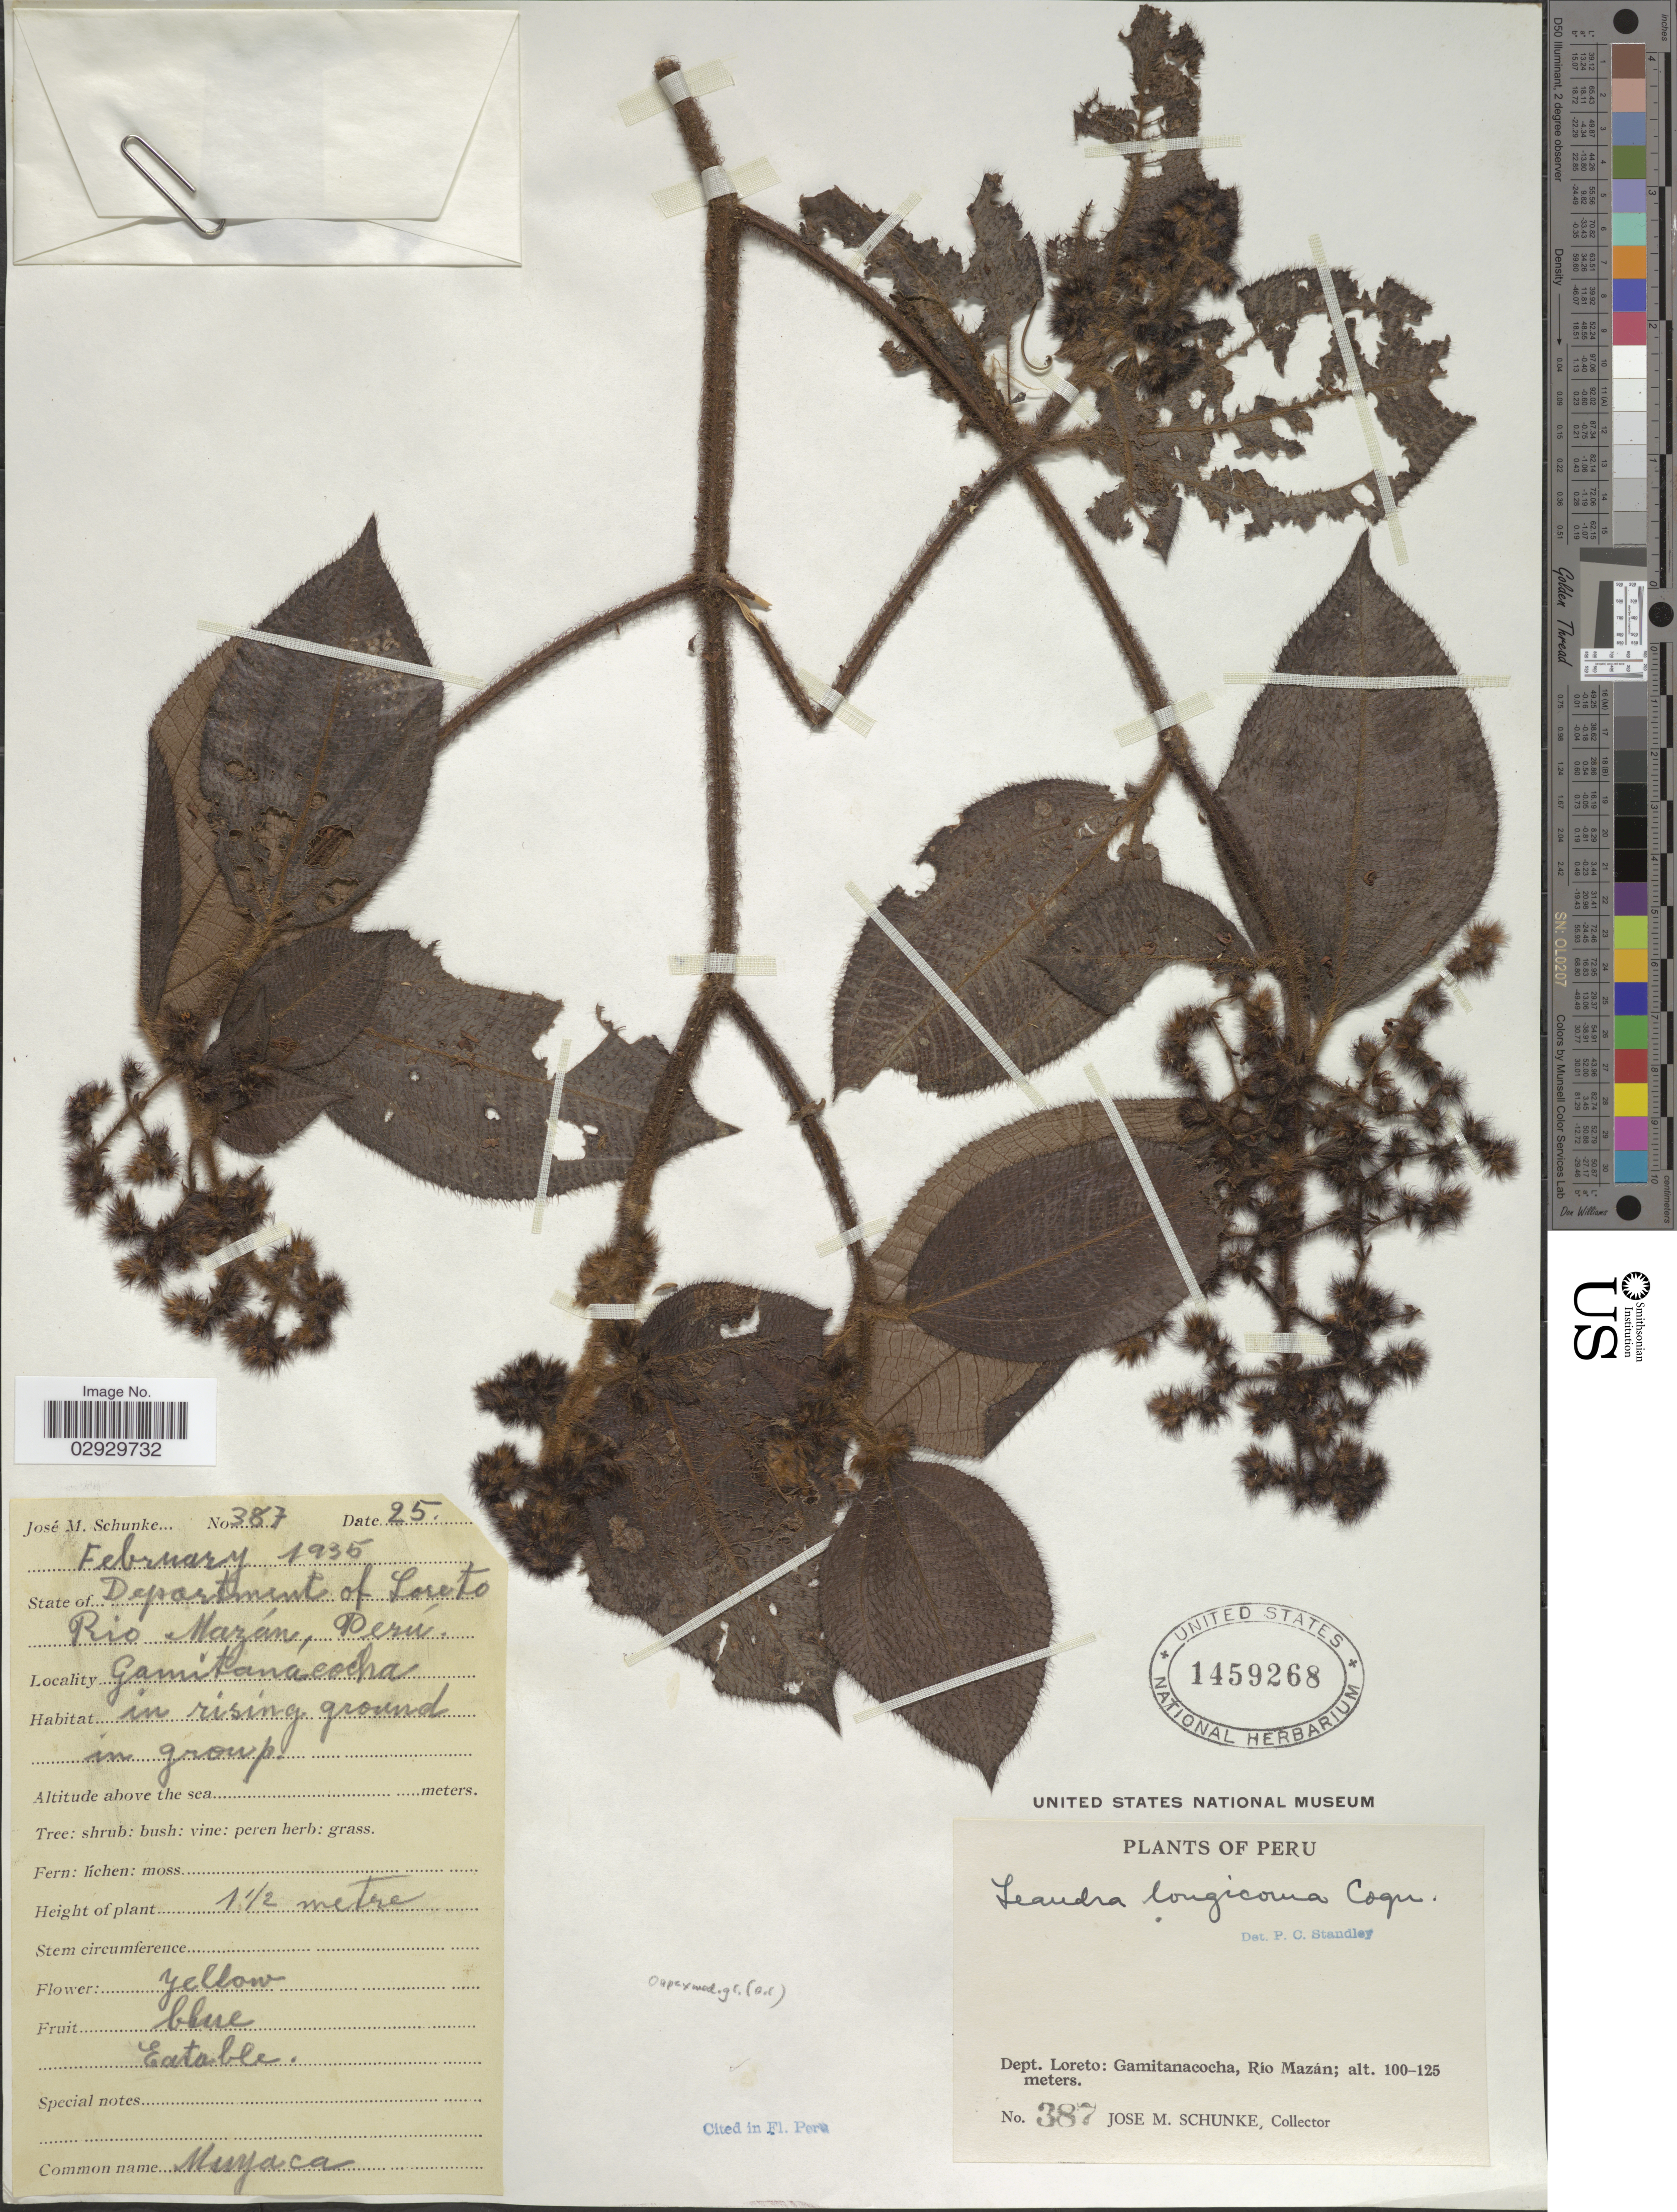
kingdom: Plantae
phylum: Tracheophyta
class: Magnoliopsida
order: Myrtales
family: Melastomataceae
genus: Leandra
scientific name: Leandra longicoma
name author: Cogn.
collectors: J. M. Schunke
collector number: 387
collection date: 1935-02-25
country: Peru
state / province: Loreto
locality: Department Loreto: Gamitanacocha, Rio Mazán.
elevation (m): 100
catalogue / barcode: US 1459268